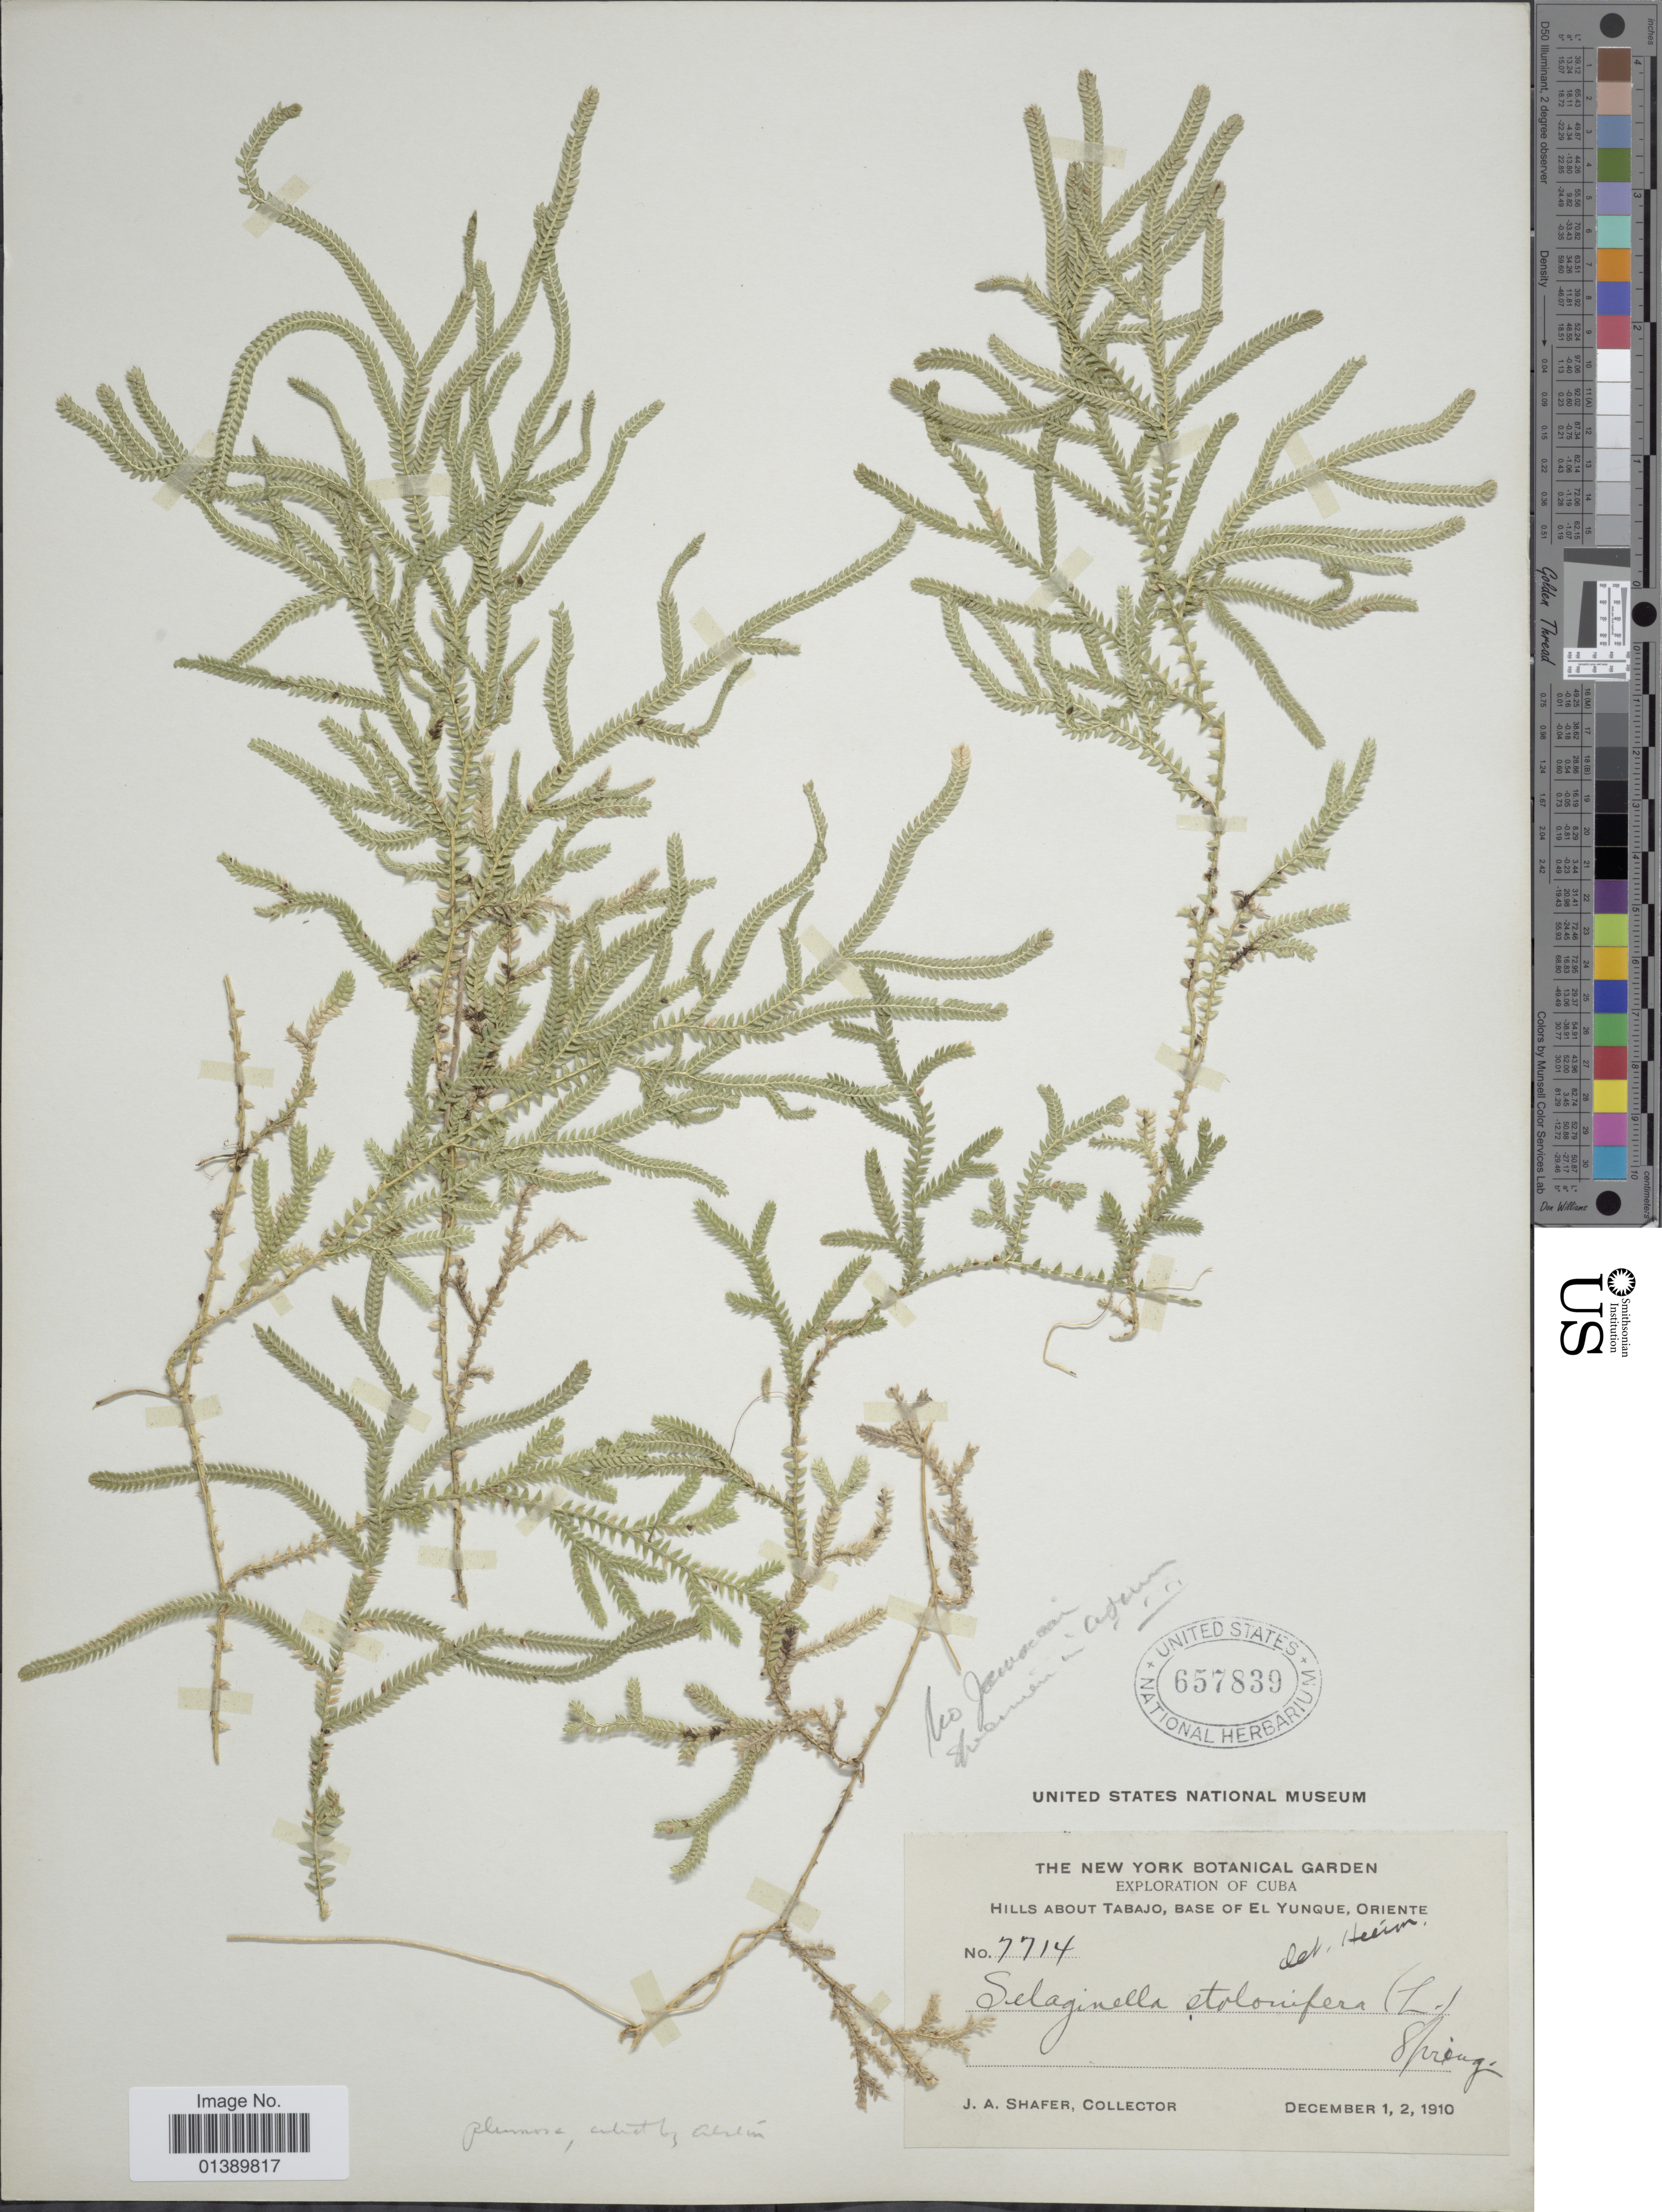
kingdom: Plantae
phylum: Tracheophyta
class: Lycopodiopsida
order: Selaginellales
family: Selaginellaceae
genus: Selaginella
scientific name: Selaginella plumosa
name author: (L.) C. Presl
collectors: J. A. Shafer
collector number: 7714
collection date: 1910-12-01/1910-12-02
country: Cuba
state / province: Oriente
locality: Hills about Tabajo, base of El Yunque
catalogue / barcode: US 657839